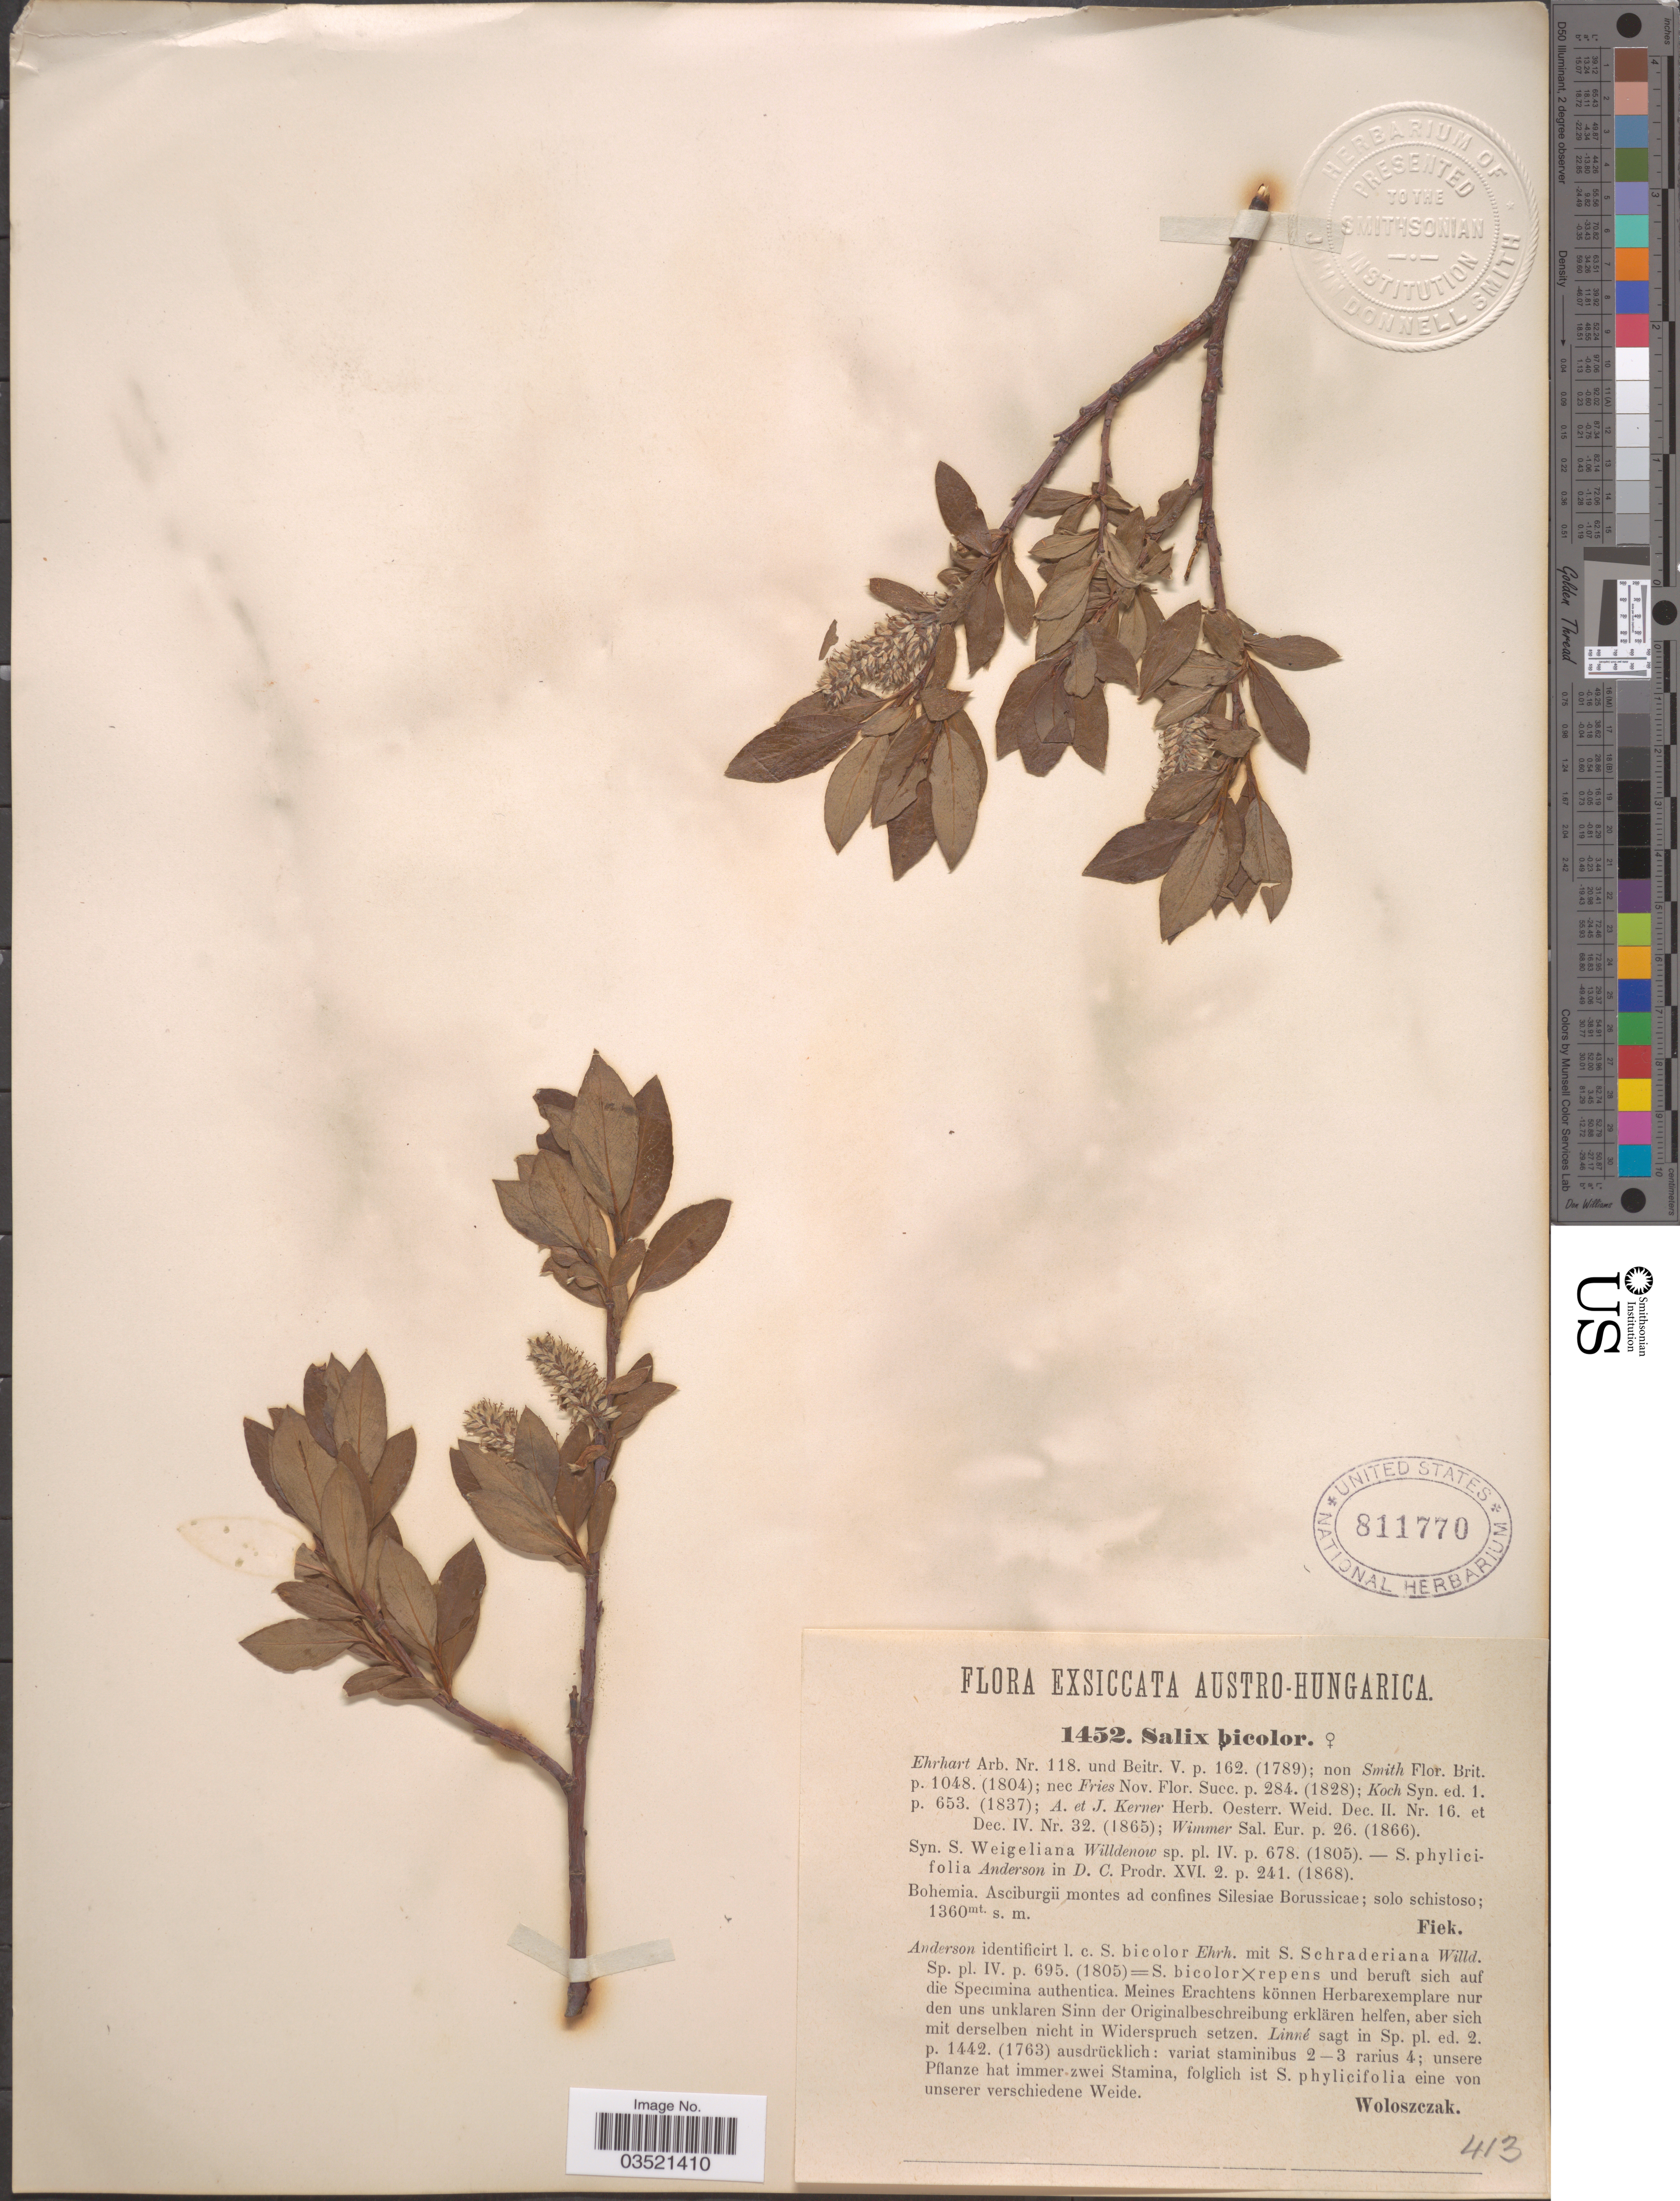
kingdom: Plantae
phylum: Tracheophyta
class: Magnoliopsida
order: Malpighiales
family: Salicaceae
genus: Salix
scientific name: Salix bicolor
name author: Willd.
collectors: Fiek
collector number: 1452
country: Poland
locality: Austro-Hungarica. Bohemia. Asciburgii montes ad confines Silesiæ Borussicae; solo schistoso.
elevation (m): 1360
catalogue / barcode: US 811770